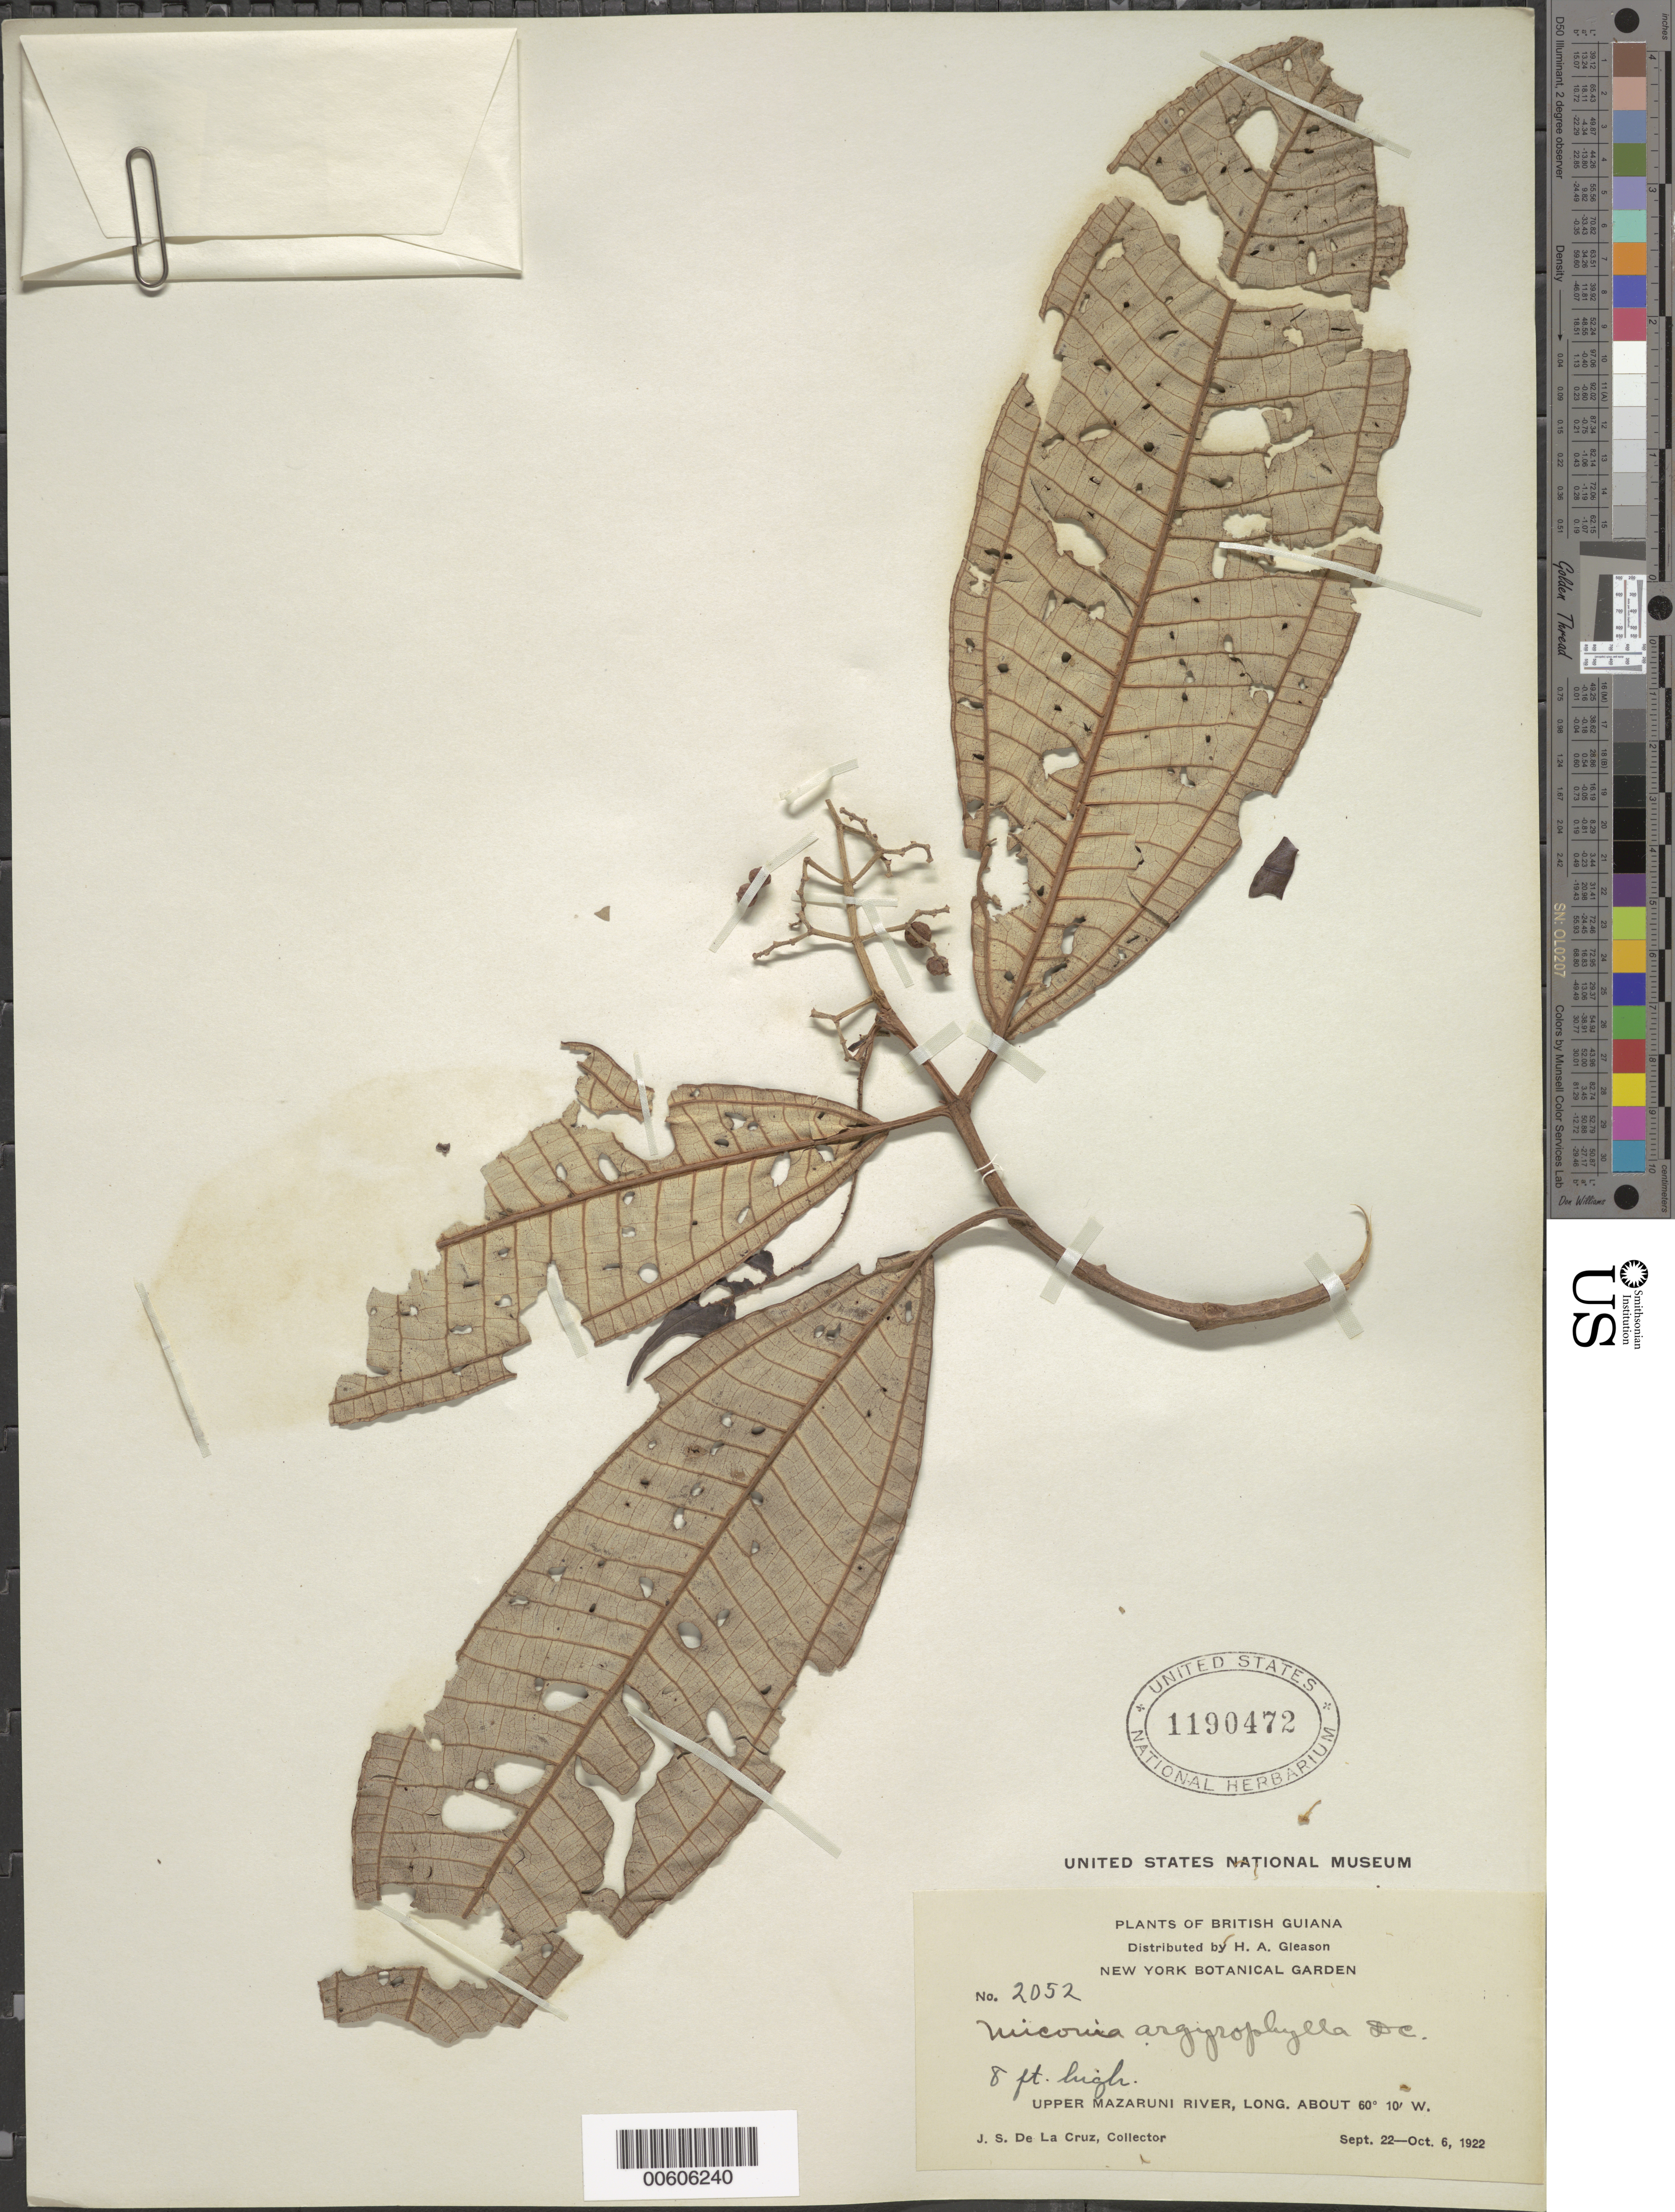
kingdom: Plantae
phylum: Tracheophyta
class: Magnoliopsida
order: Myrtales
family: Melastomataceae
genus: Miconia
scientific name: Miconia argyrophylla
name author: DC.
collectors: J. S. de la Cruz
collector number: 2052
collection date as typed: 22-Sep-22 to 6-Oct-22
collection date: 1922-09-22/1922-10-06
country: Guyana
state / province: Cuyuni-Mazaruni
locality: Upper Mazaruni R.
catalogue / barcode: US 1190472